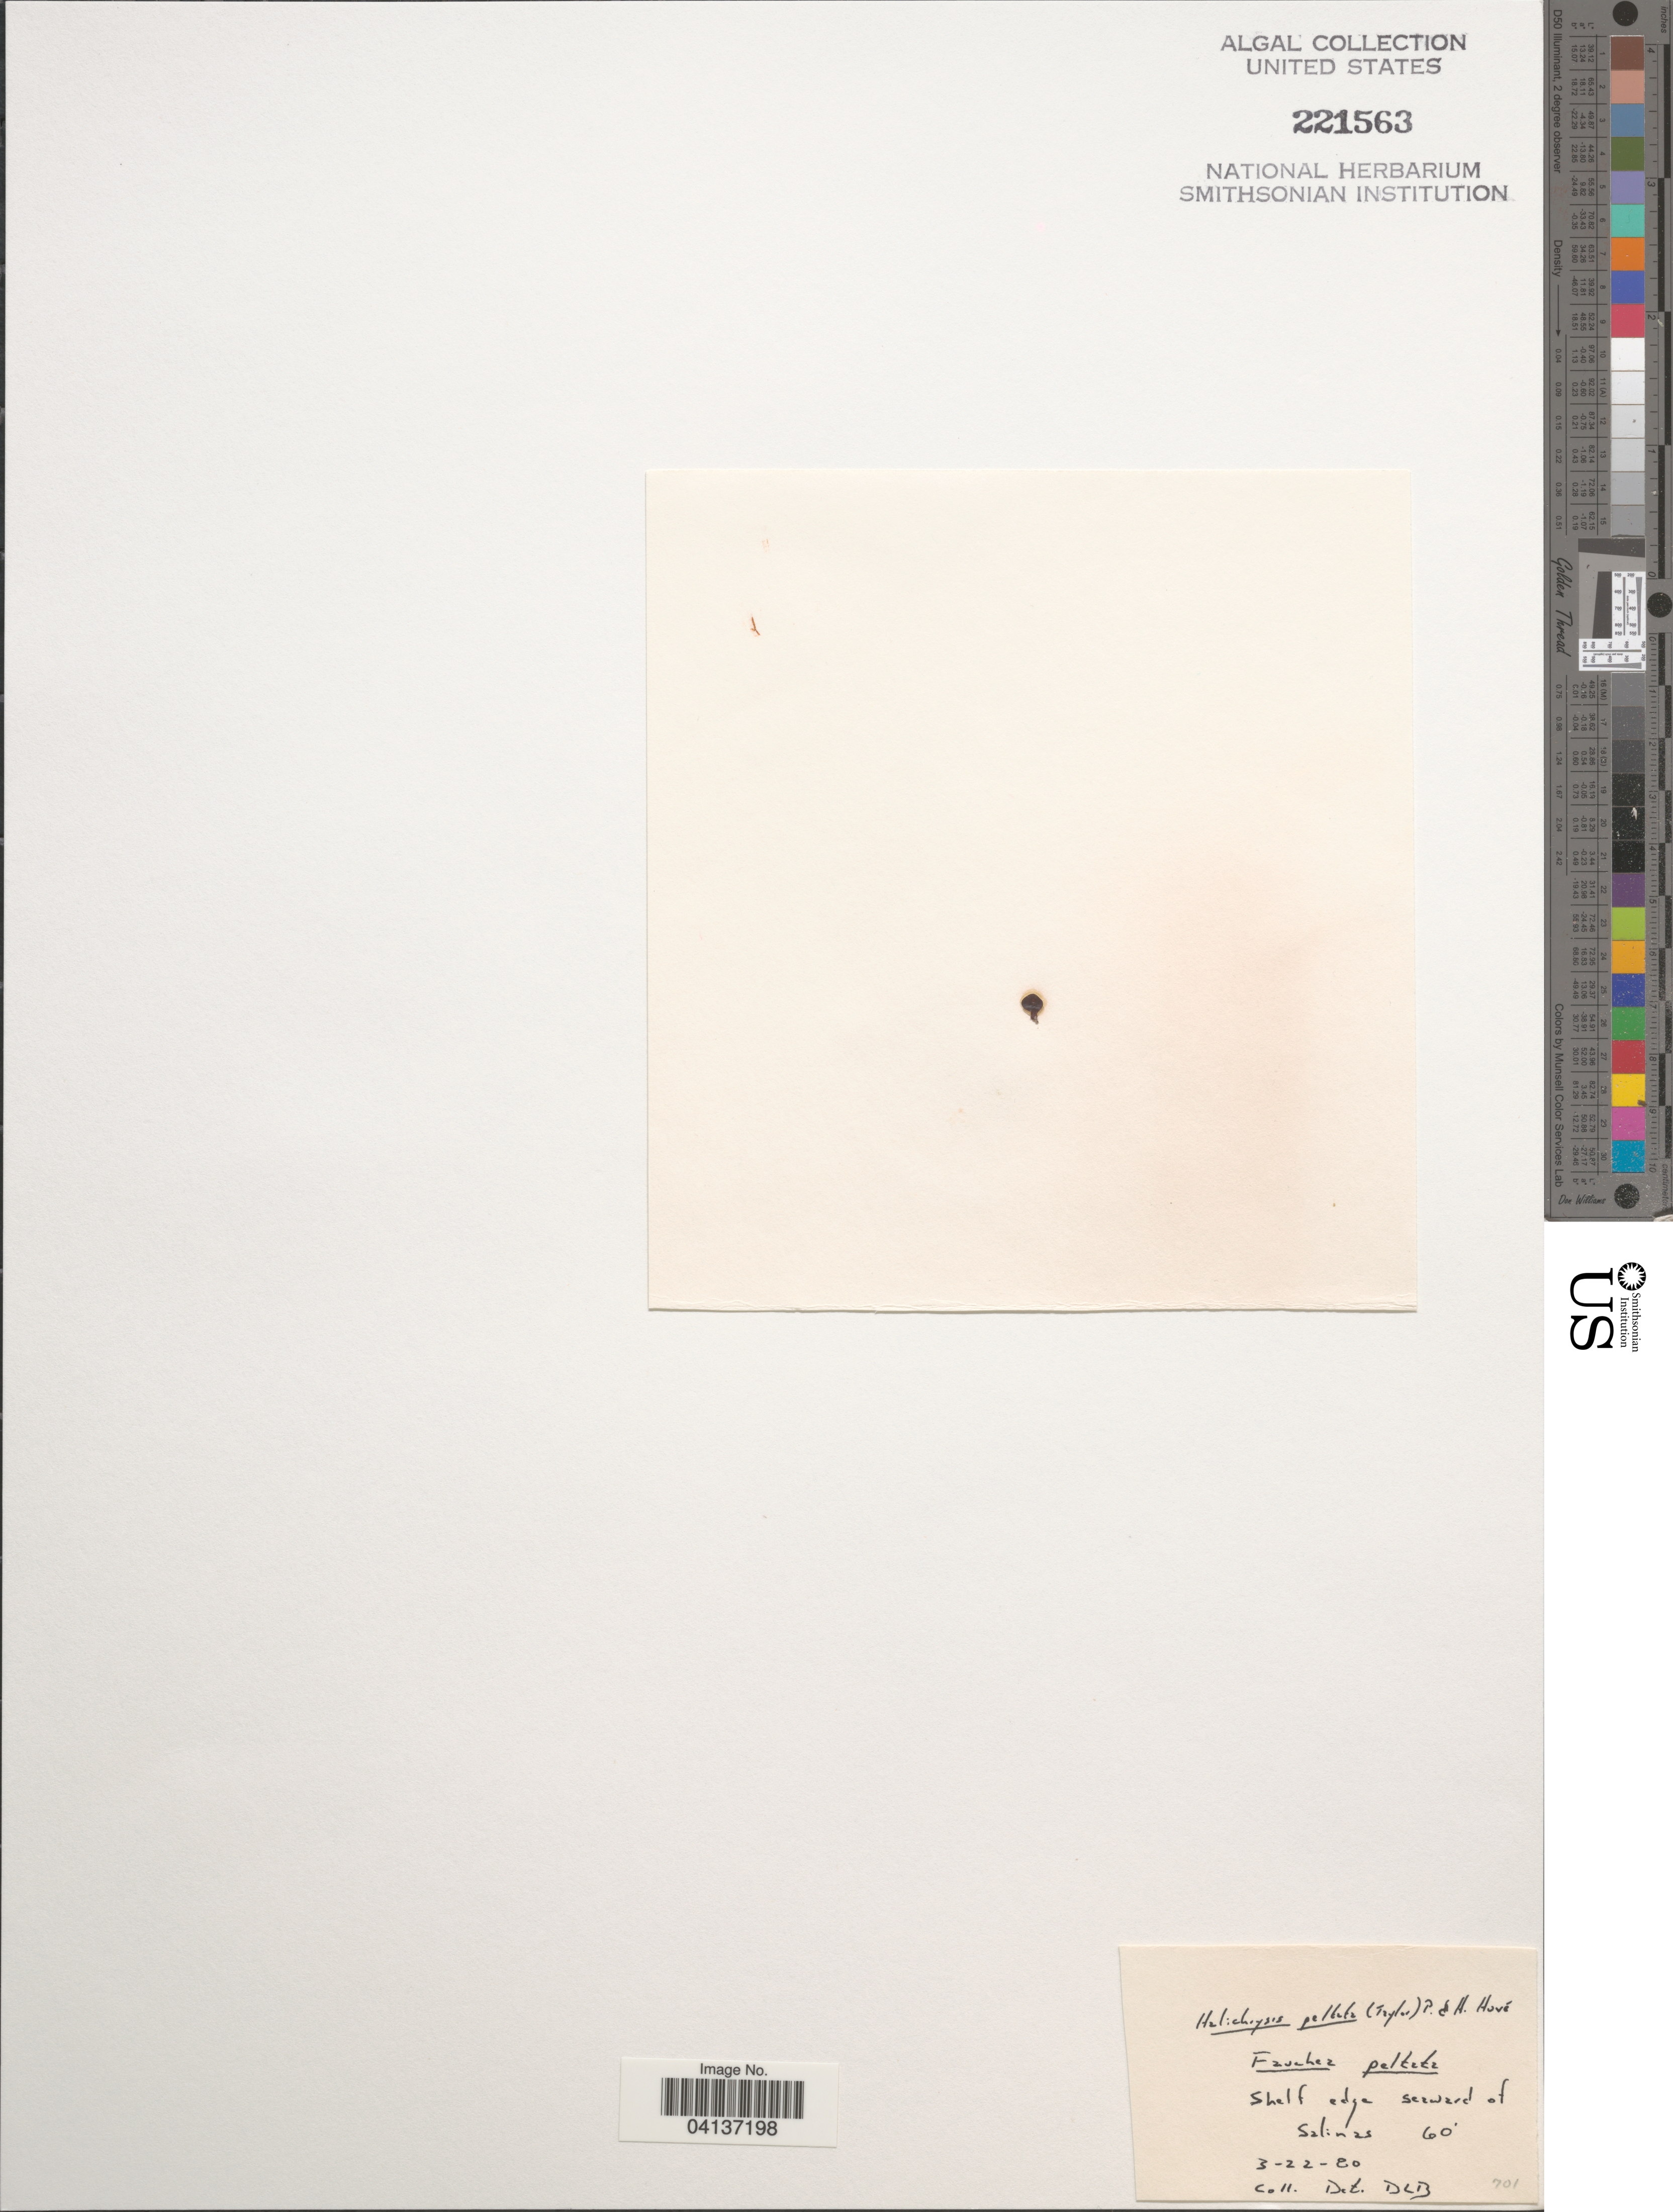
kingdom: Plantae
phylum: Rhodophyta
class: Florideophyceae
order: Rhodymeniales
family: Hymenocladiaceae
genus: Asteromenia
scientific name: Asteromenia peltata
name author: (W.R. Taylor) Huisman & A.J.K. Millar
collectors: D. L. B.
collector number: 701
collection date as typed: Transcribed d/m/y: 22/3/80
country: Puerto Rico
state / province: Salinas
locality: Shelf edge seaward of Salinas.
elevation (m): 18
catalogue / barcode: US 221563